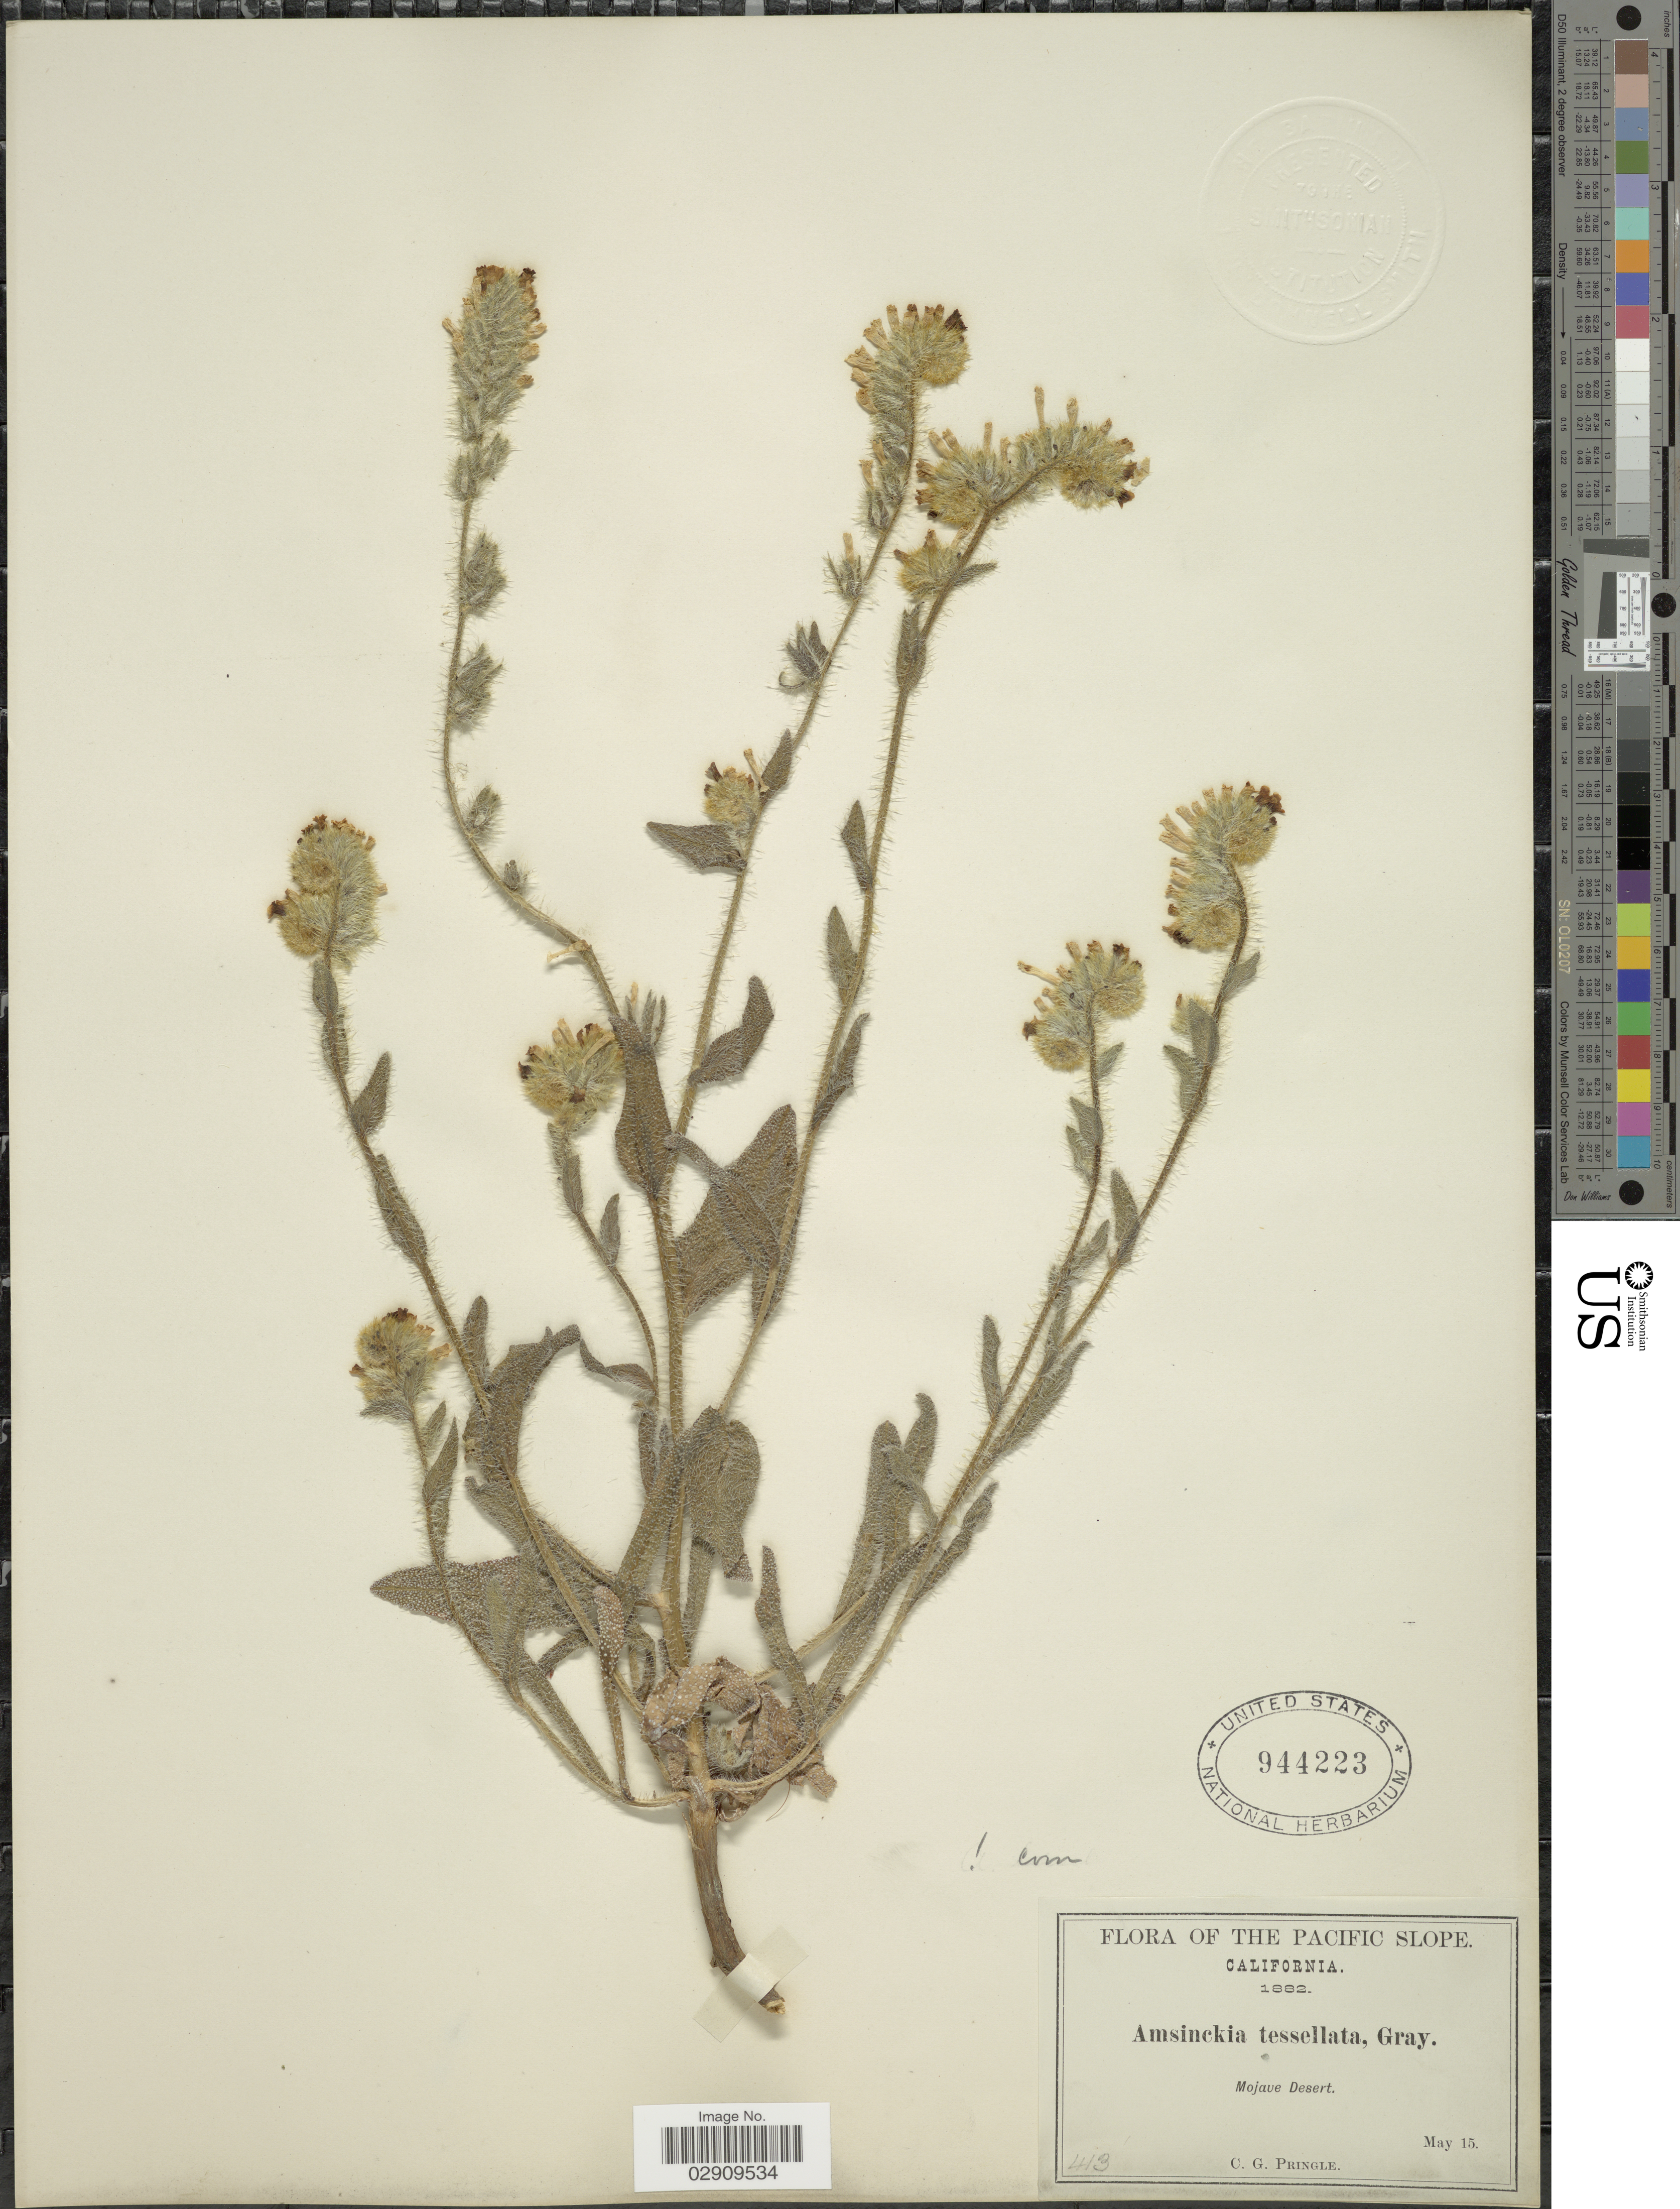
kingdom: Plantae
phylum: Tracheophyta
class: Magnoliopsida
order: Boraginales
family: Boraginaceae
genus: Amsinckia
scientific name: Amsinckia tessellata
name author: A. Gray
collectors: C. G. Pringle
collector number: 413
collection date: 1882-05-15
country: United States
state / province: California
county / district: San Bernardino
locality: The Pacific Slope. Mojave Desert.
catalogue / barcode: US 944223